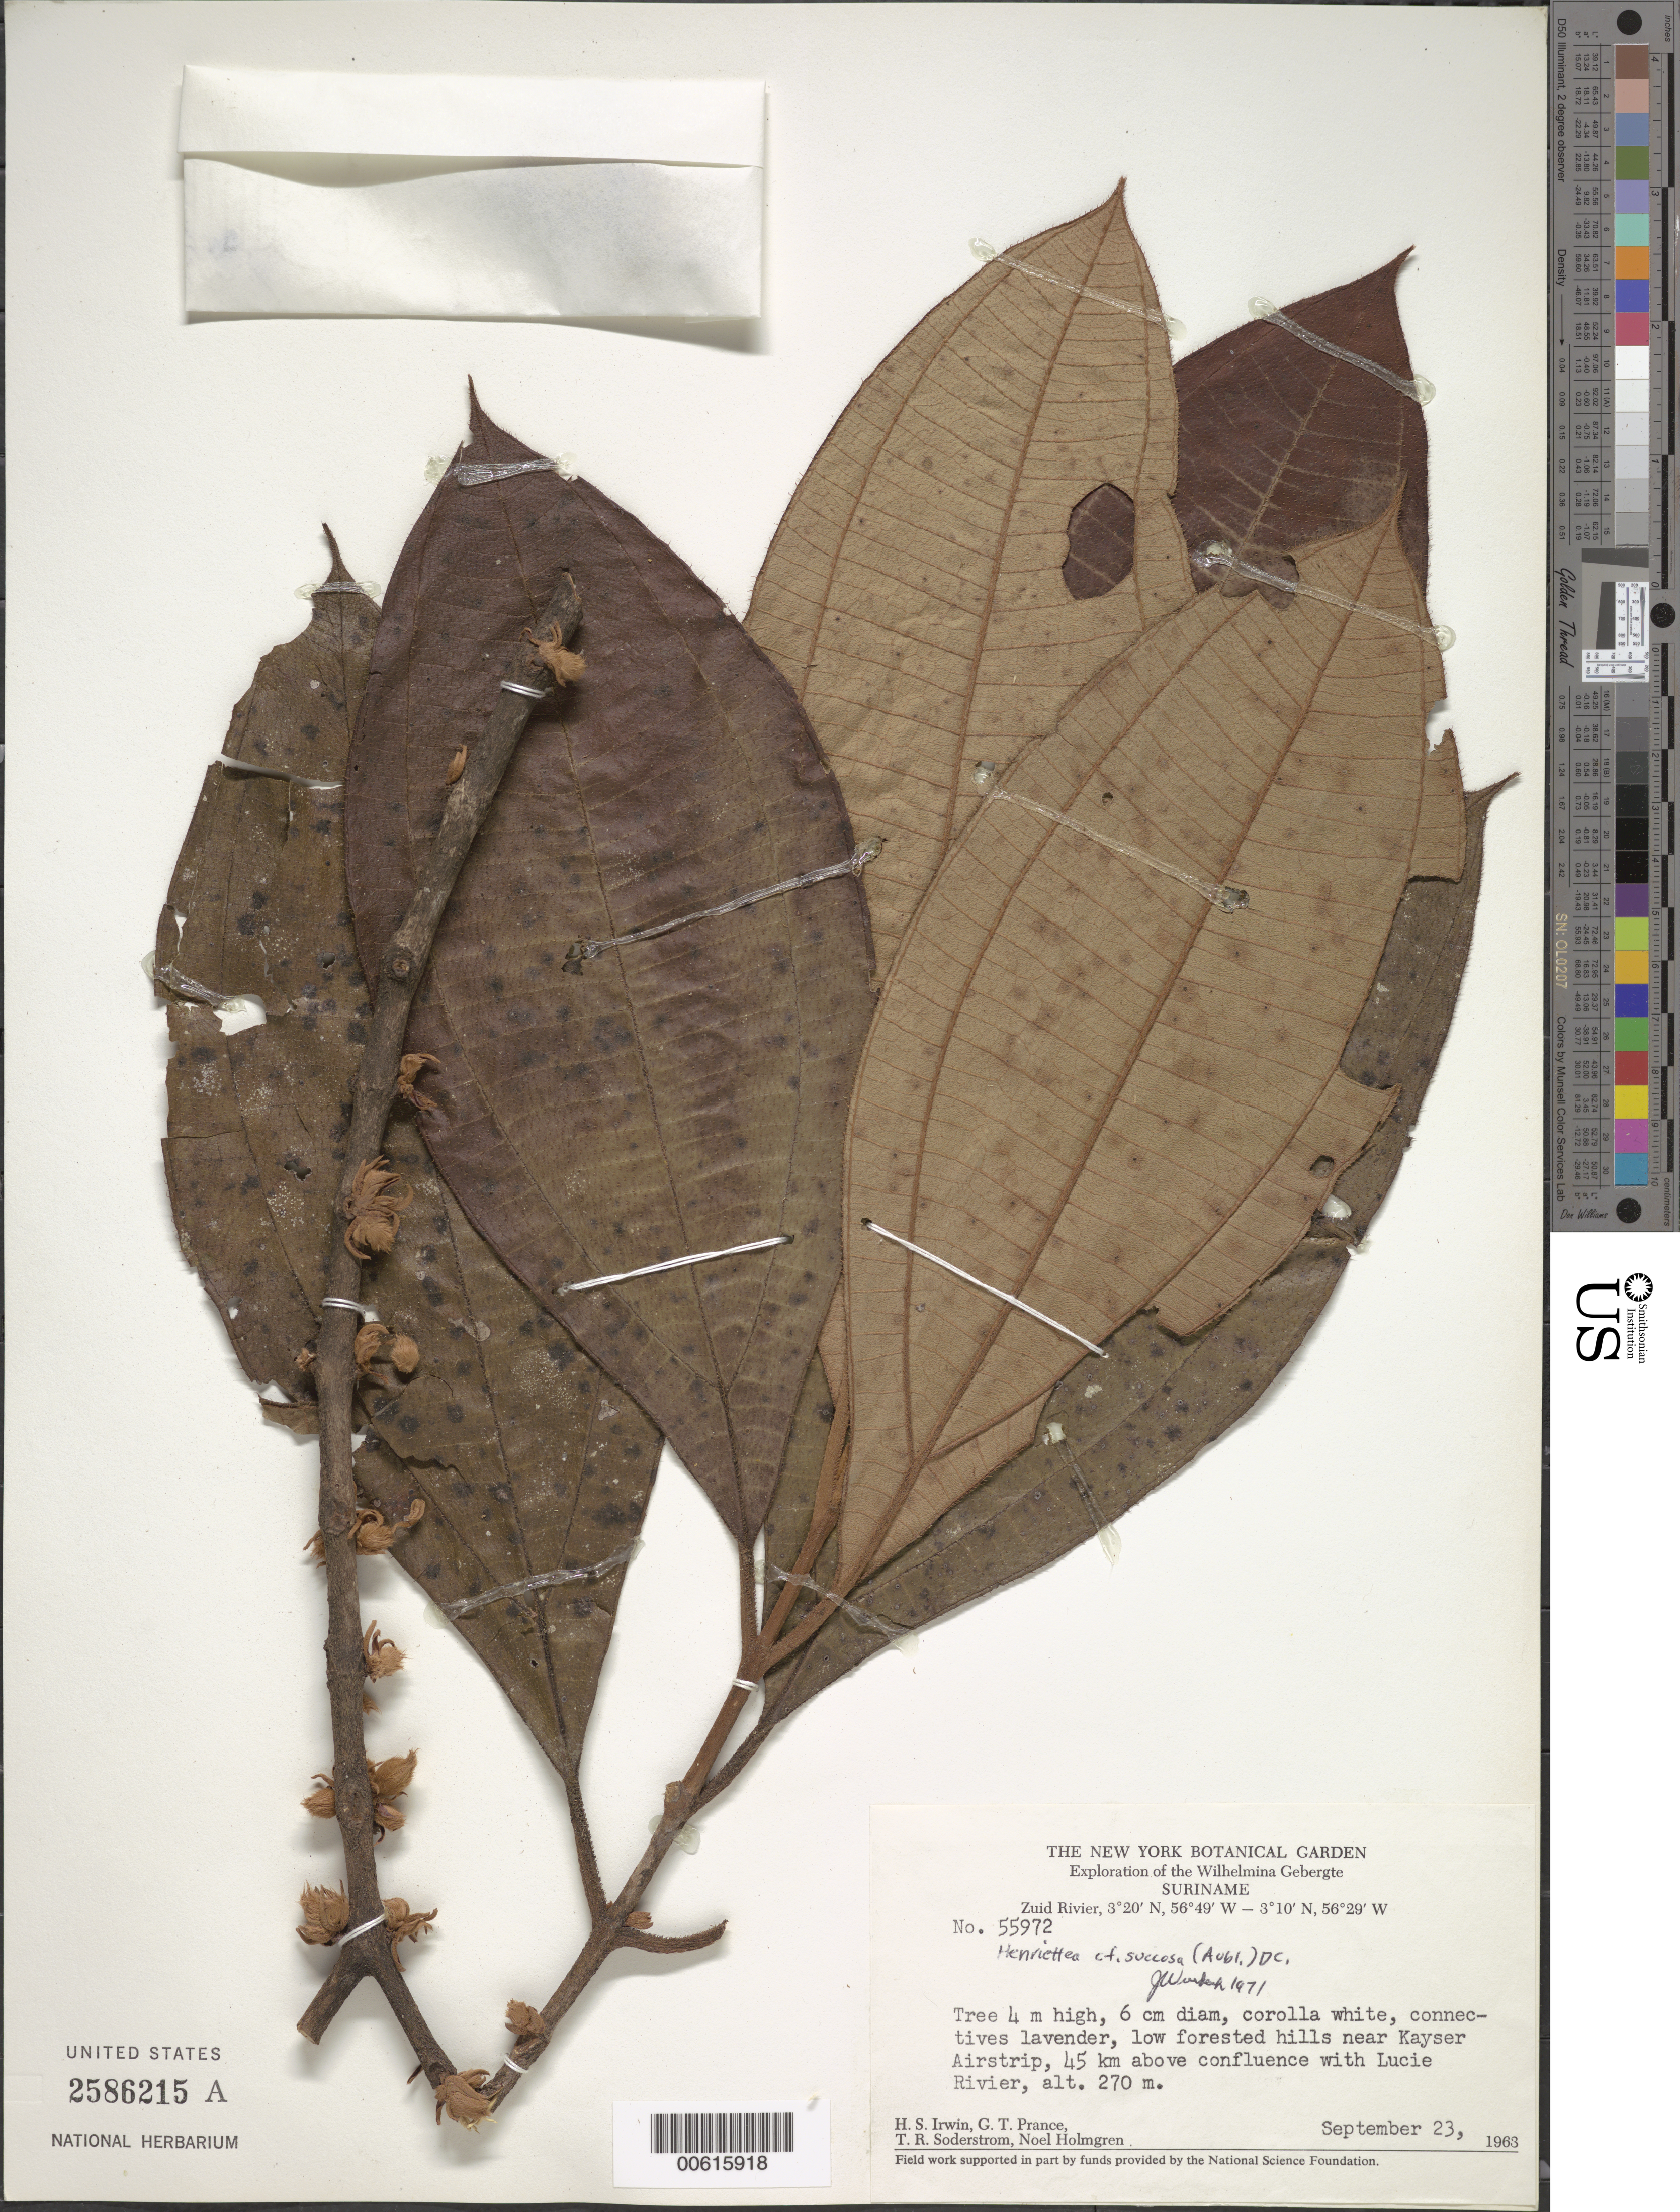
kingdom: Plantae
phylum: Tracheophyta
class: Magnoliopsida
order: Myrtales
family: Melastomataceae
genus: Henriettea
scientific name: Henriettea succosa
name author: (Aubl.) DC.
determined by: Wurdack, John J., (US), US (UNITED STATES)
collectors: H. Irwin, G. T. Prance, T. R. Soderstrom & N. H. Holmgren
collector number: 55972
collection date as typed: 23-Sep-63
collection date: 1963-09-23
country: Suriname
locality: Kayser Airstrip, Zuid R., 45 km above confl. with Lucie R., Wilhelmina Gebergte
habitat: Low forested hills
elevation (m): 270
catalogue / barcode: US 2586215A